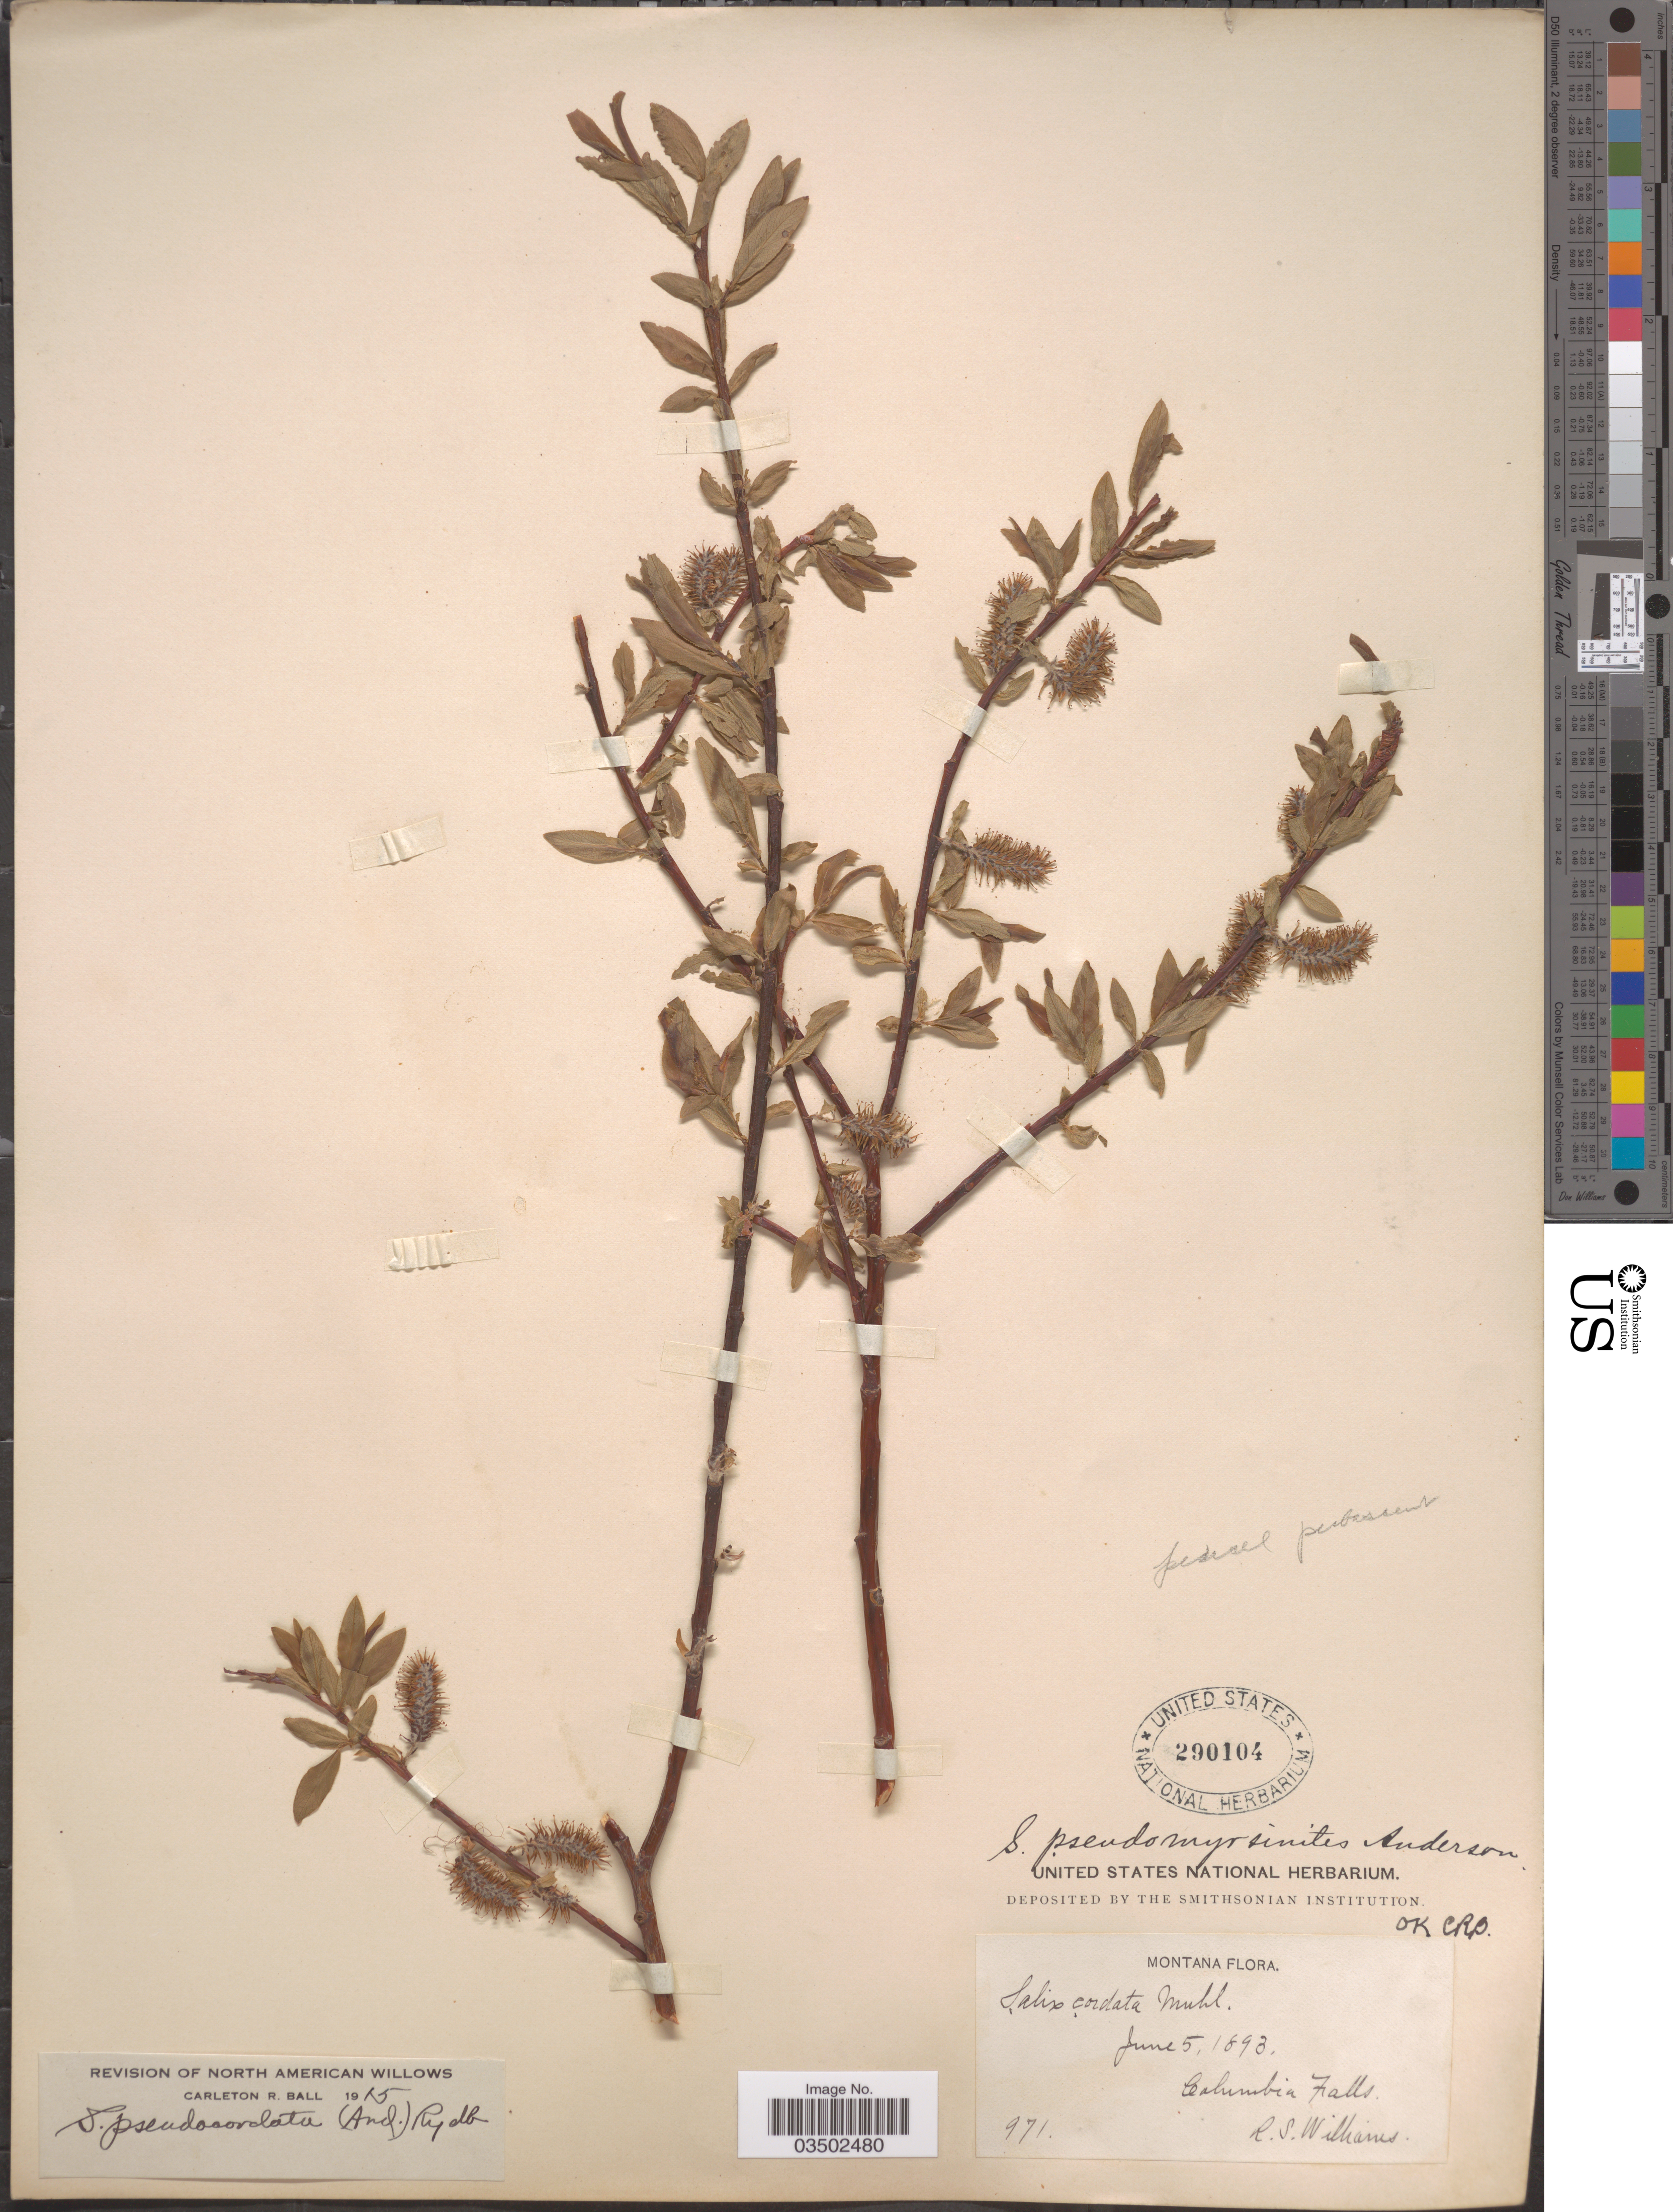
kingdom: Plantae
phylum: Tracheophyta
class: Magnoliopsida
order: Malpighiales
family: Salicaceae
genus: Salix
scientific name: Salix pseudocordata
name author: (Andersson) Andersson ex Rydb.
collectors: R. S. Williams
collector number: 971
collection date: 1893-06-05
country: United States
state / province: Montana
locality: Columbia Falls.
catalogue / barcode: US 290104